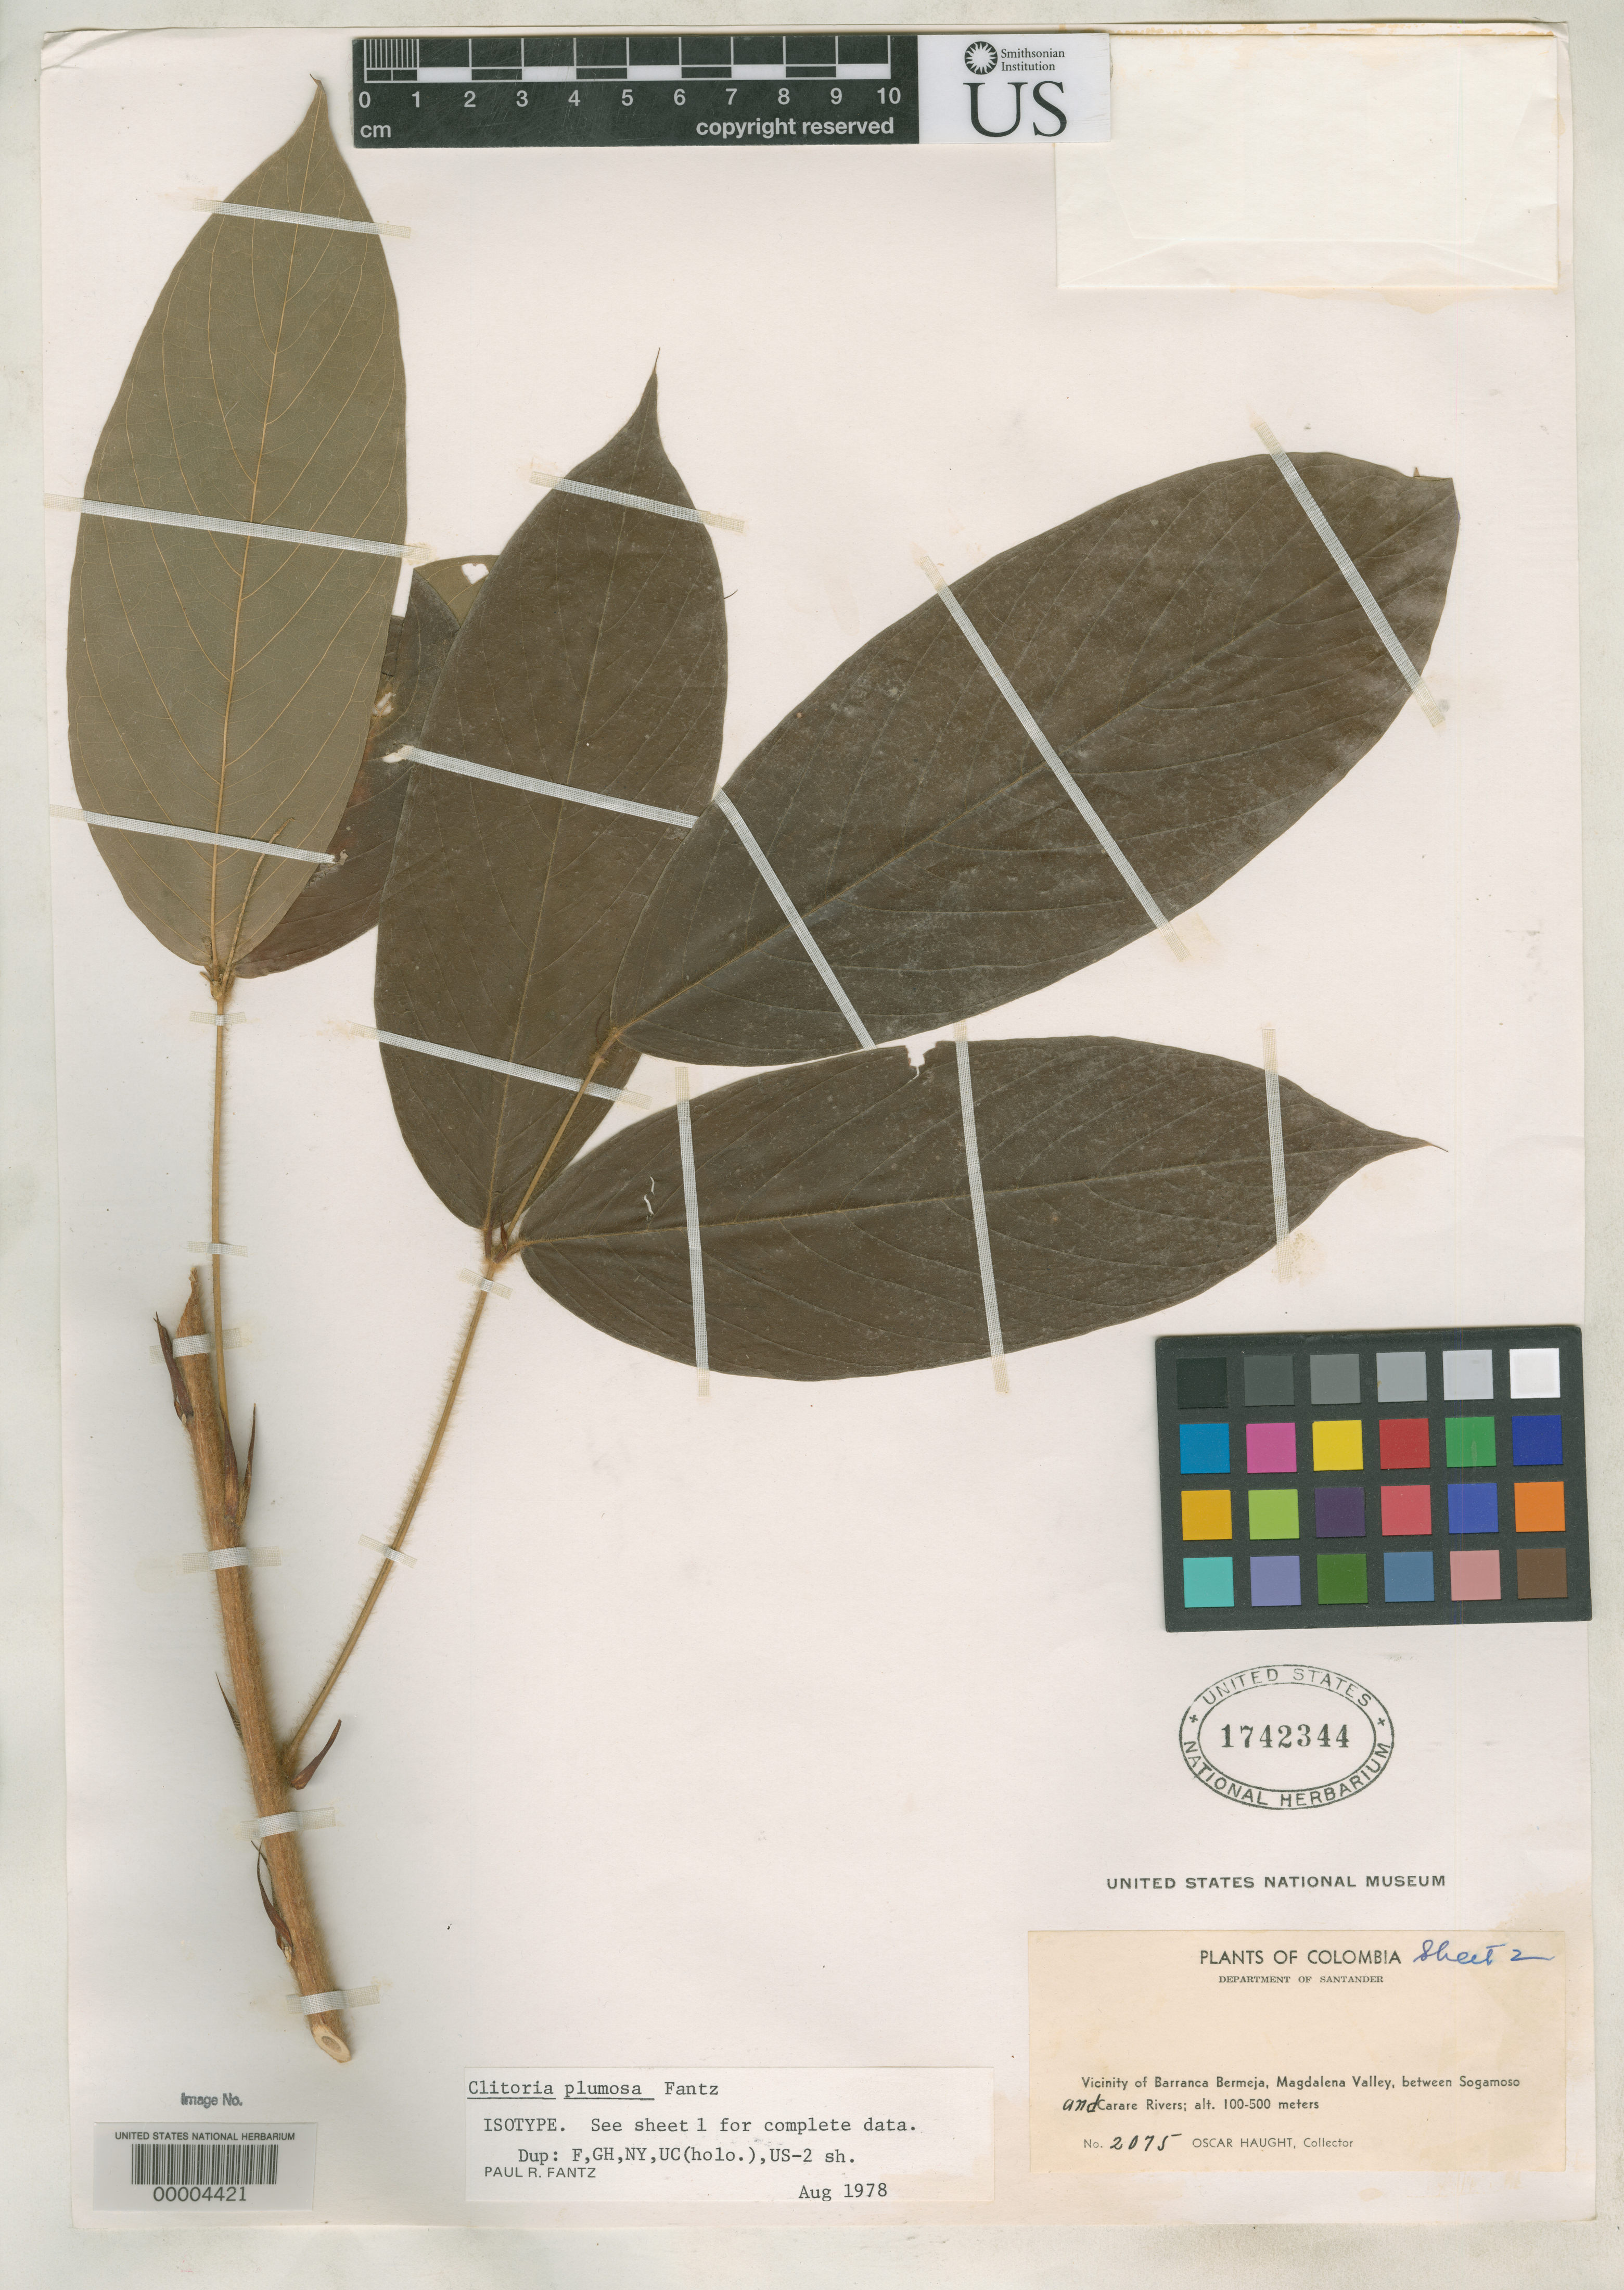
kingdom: Plantae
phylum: Tracheophyta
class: Magnoliopsida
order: Fabales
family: Fabaceae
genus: Clitoria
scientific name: Clitoria plumosa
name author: Fantz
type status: Isotype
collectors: O. L. Haught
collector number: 2075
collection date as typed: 15 Nov 1936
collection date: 1936-11-15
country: Colombia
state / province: Santander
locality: Viscaina Creek, S of El Centro.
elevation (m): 100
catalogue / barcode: US 1742344